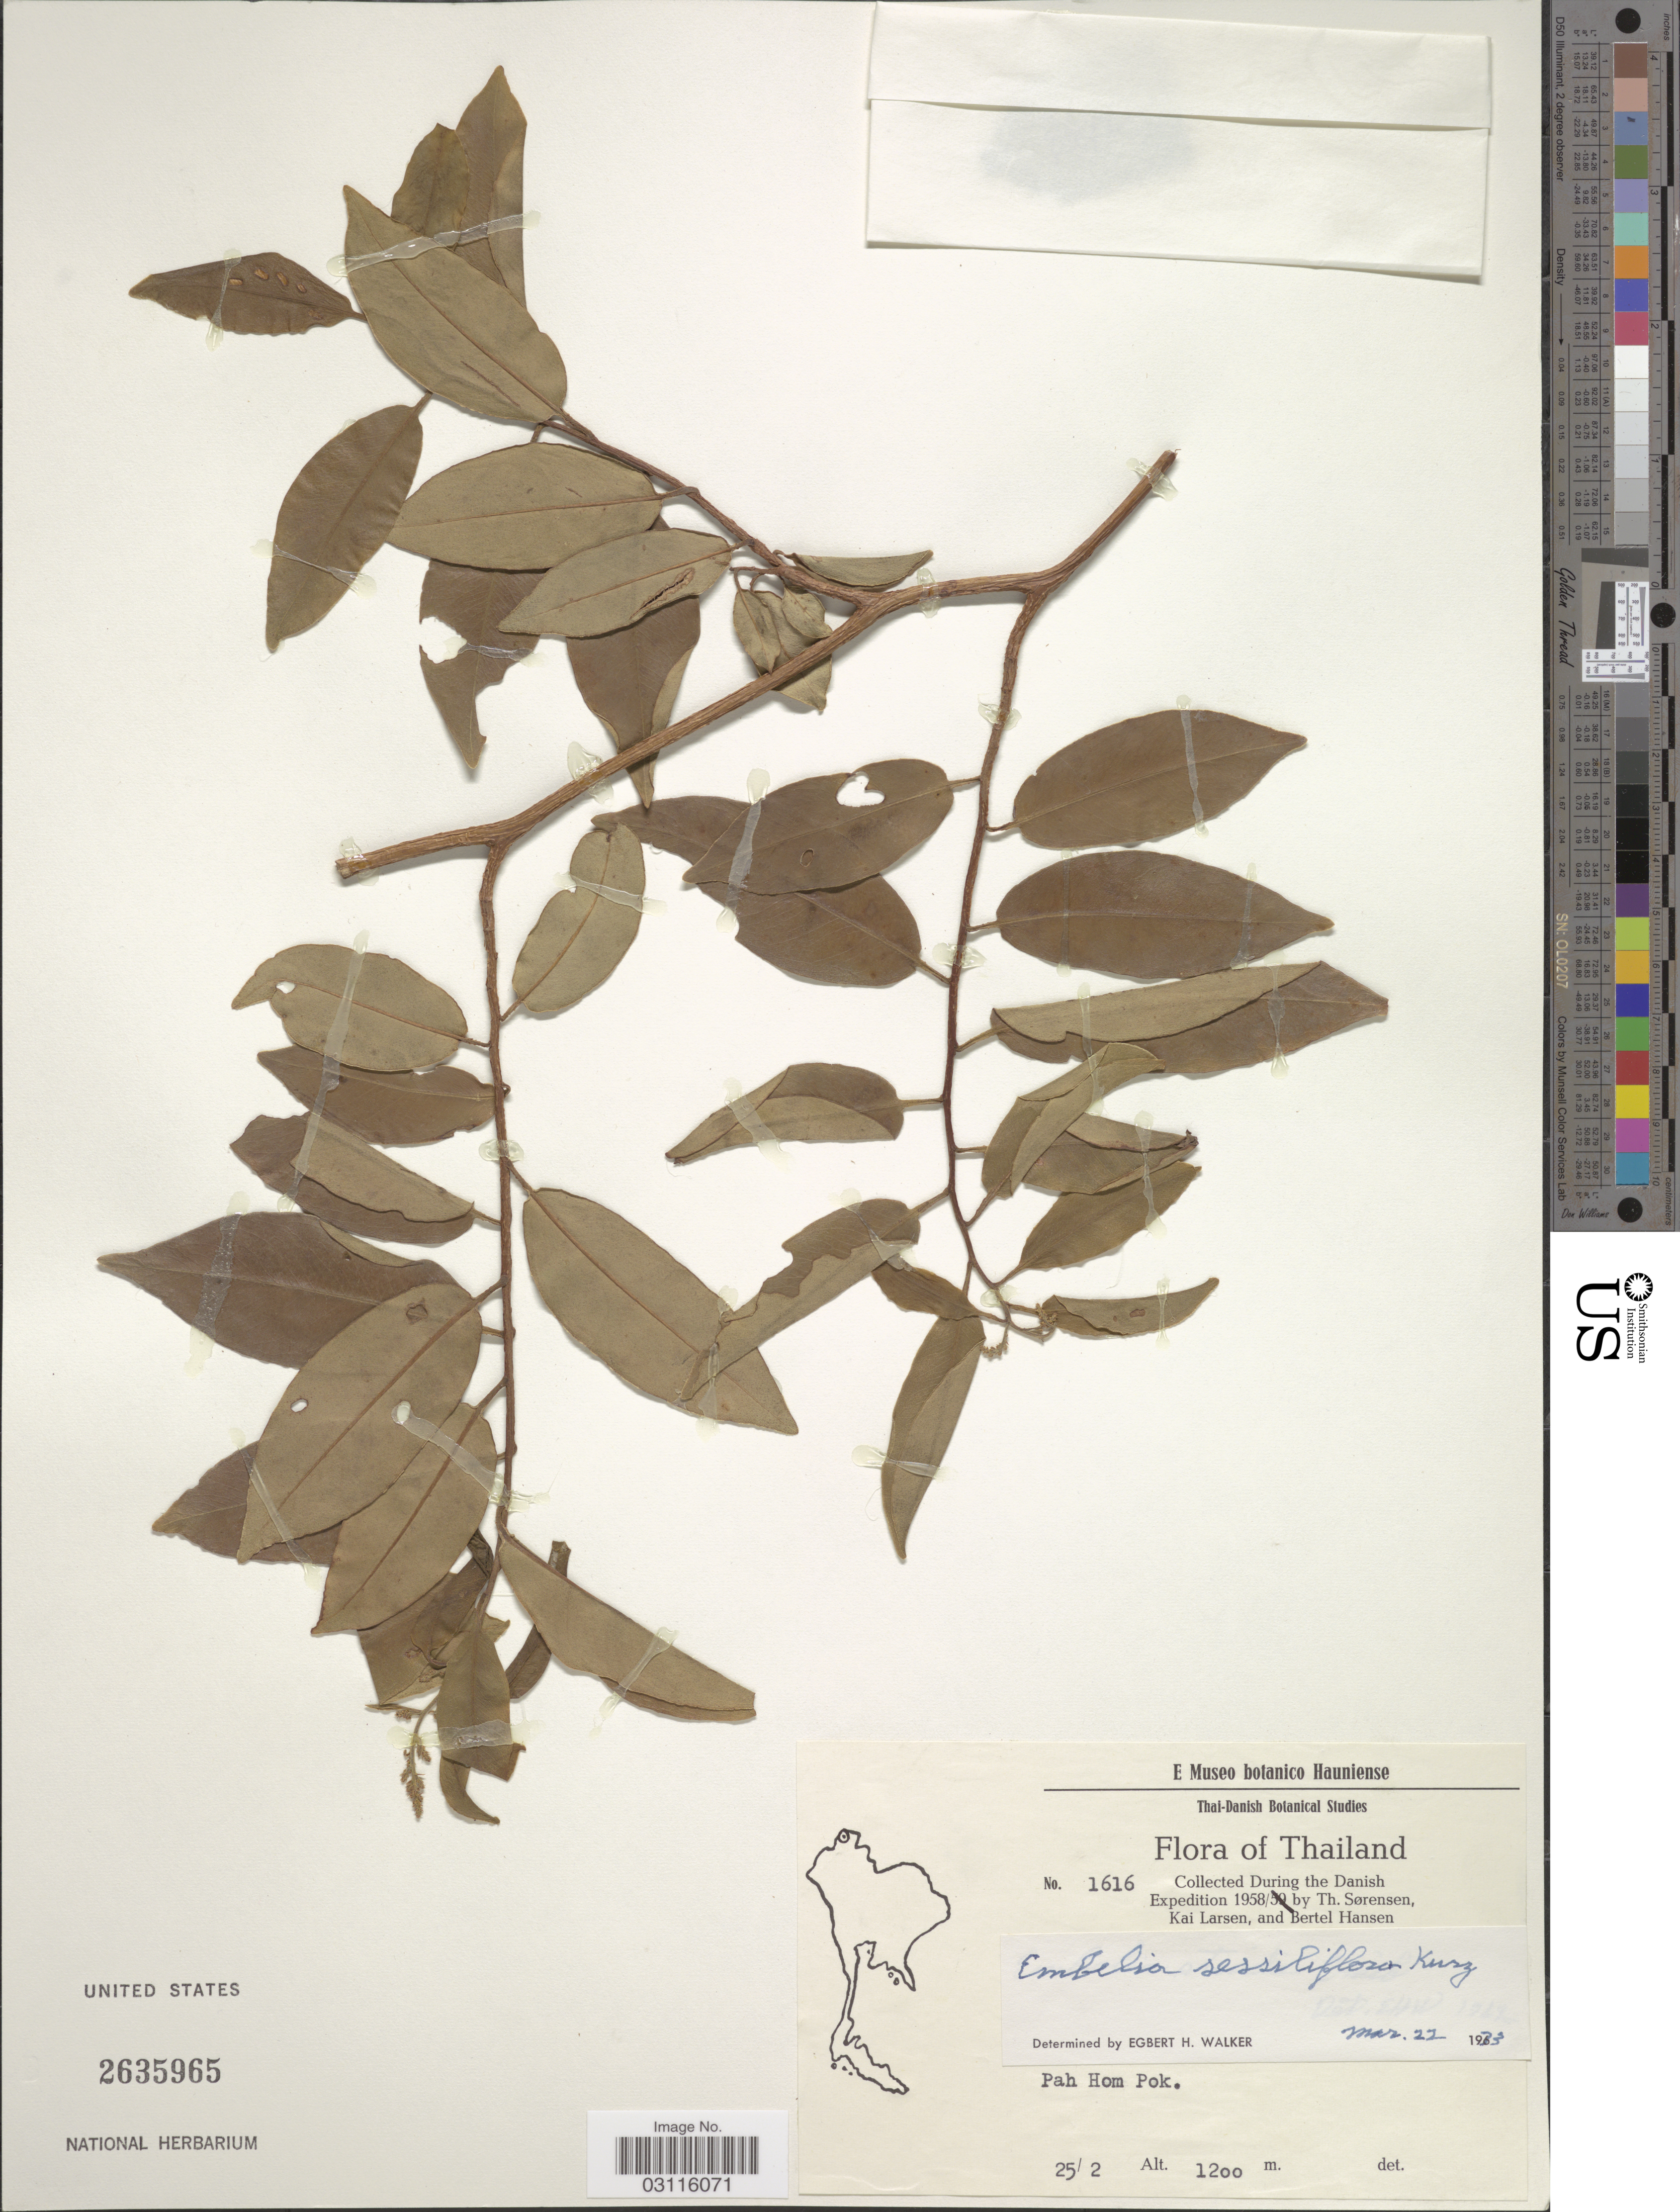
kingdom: Plantae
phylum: Tracheophyta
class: Magnoliopsida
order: Ericales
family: Primulaceae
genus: Embelia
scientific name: Embelia sessiliflora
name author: Kurz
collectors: T. Sorensen, K. Larsen & B. Hansen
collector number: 1616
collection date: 1958-02-25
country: Thailand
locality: Pah Hom Pok.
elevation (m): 1200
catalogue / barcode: US 2635965